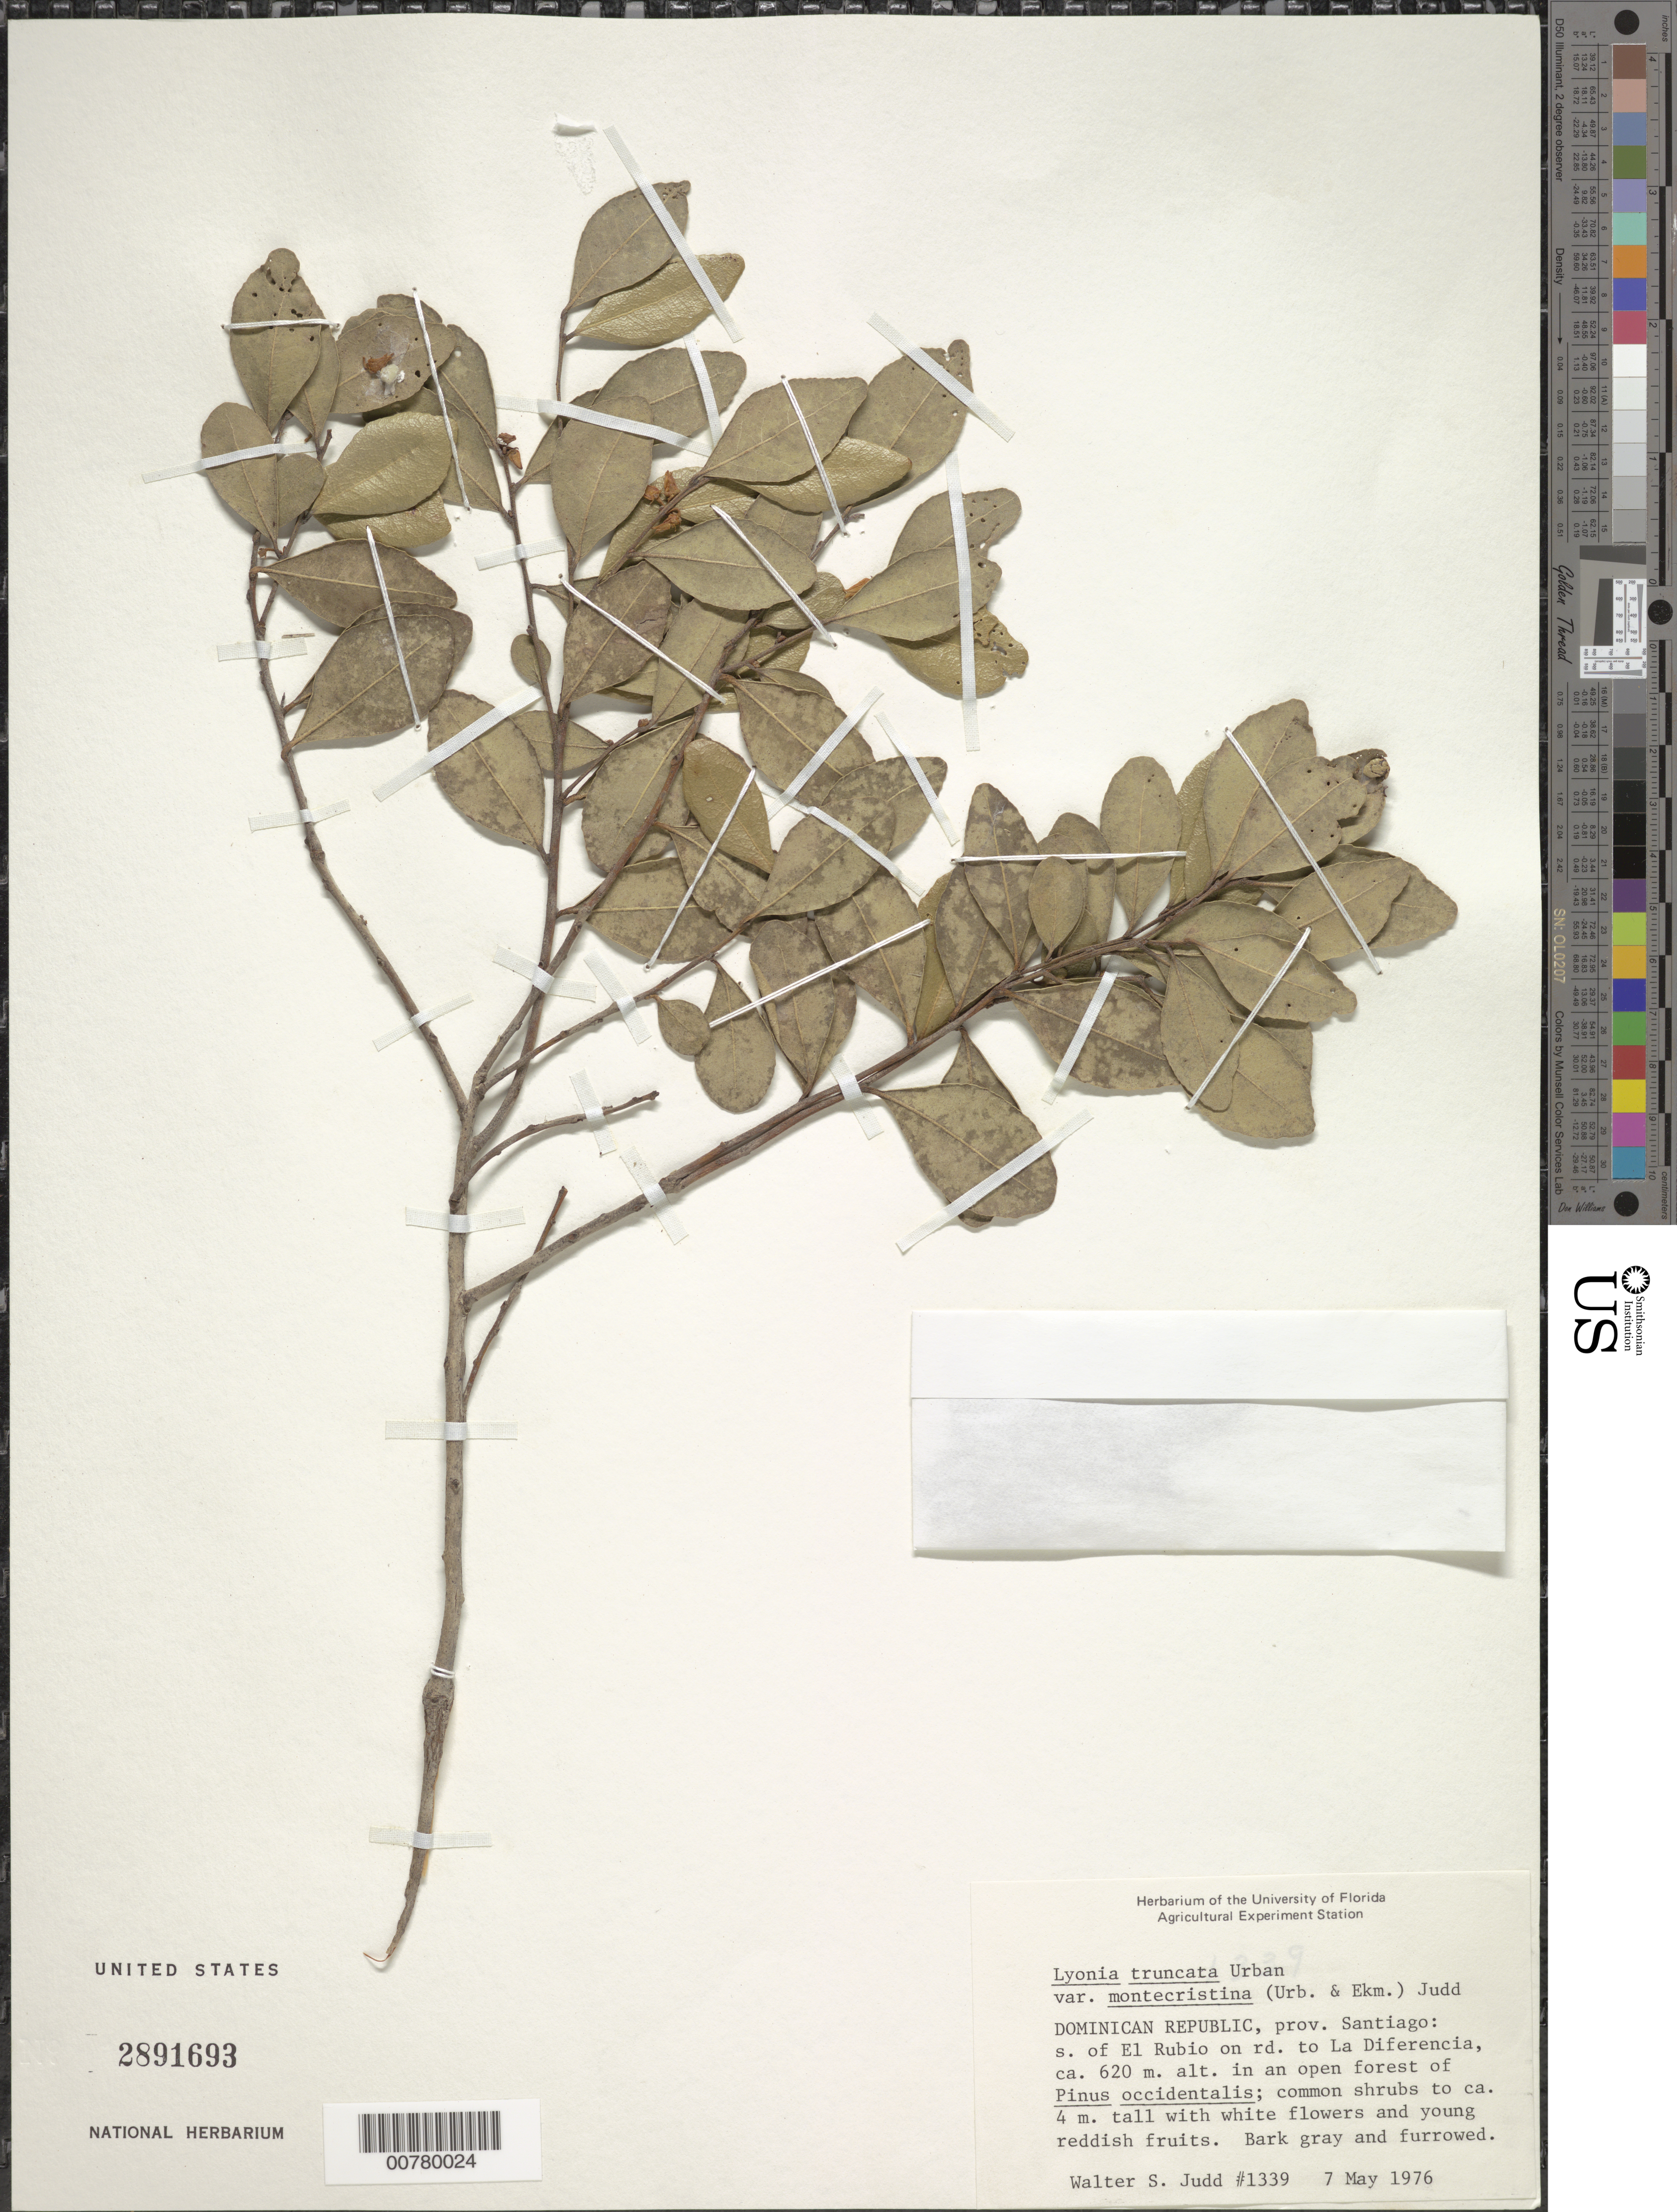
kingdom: Plantae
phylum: Tracheophyta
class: Magnoliopsida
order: Ericales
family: Ericaceae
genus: Lyonia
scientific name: Lyonia truncata var. montecristina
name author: (Urb. & Ekman) Judd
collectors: W. S. Judd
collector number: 1339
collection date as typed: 07 May 1976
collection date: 1976-05-07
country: Dominican Republic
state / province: Santiago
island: Hispaniola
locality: South of El Rubio on road to La Diferencia.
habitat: In an open forest of Pinus occidentalis.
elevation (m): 620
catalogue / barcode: US 2891693